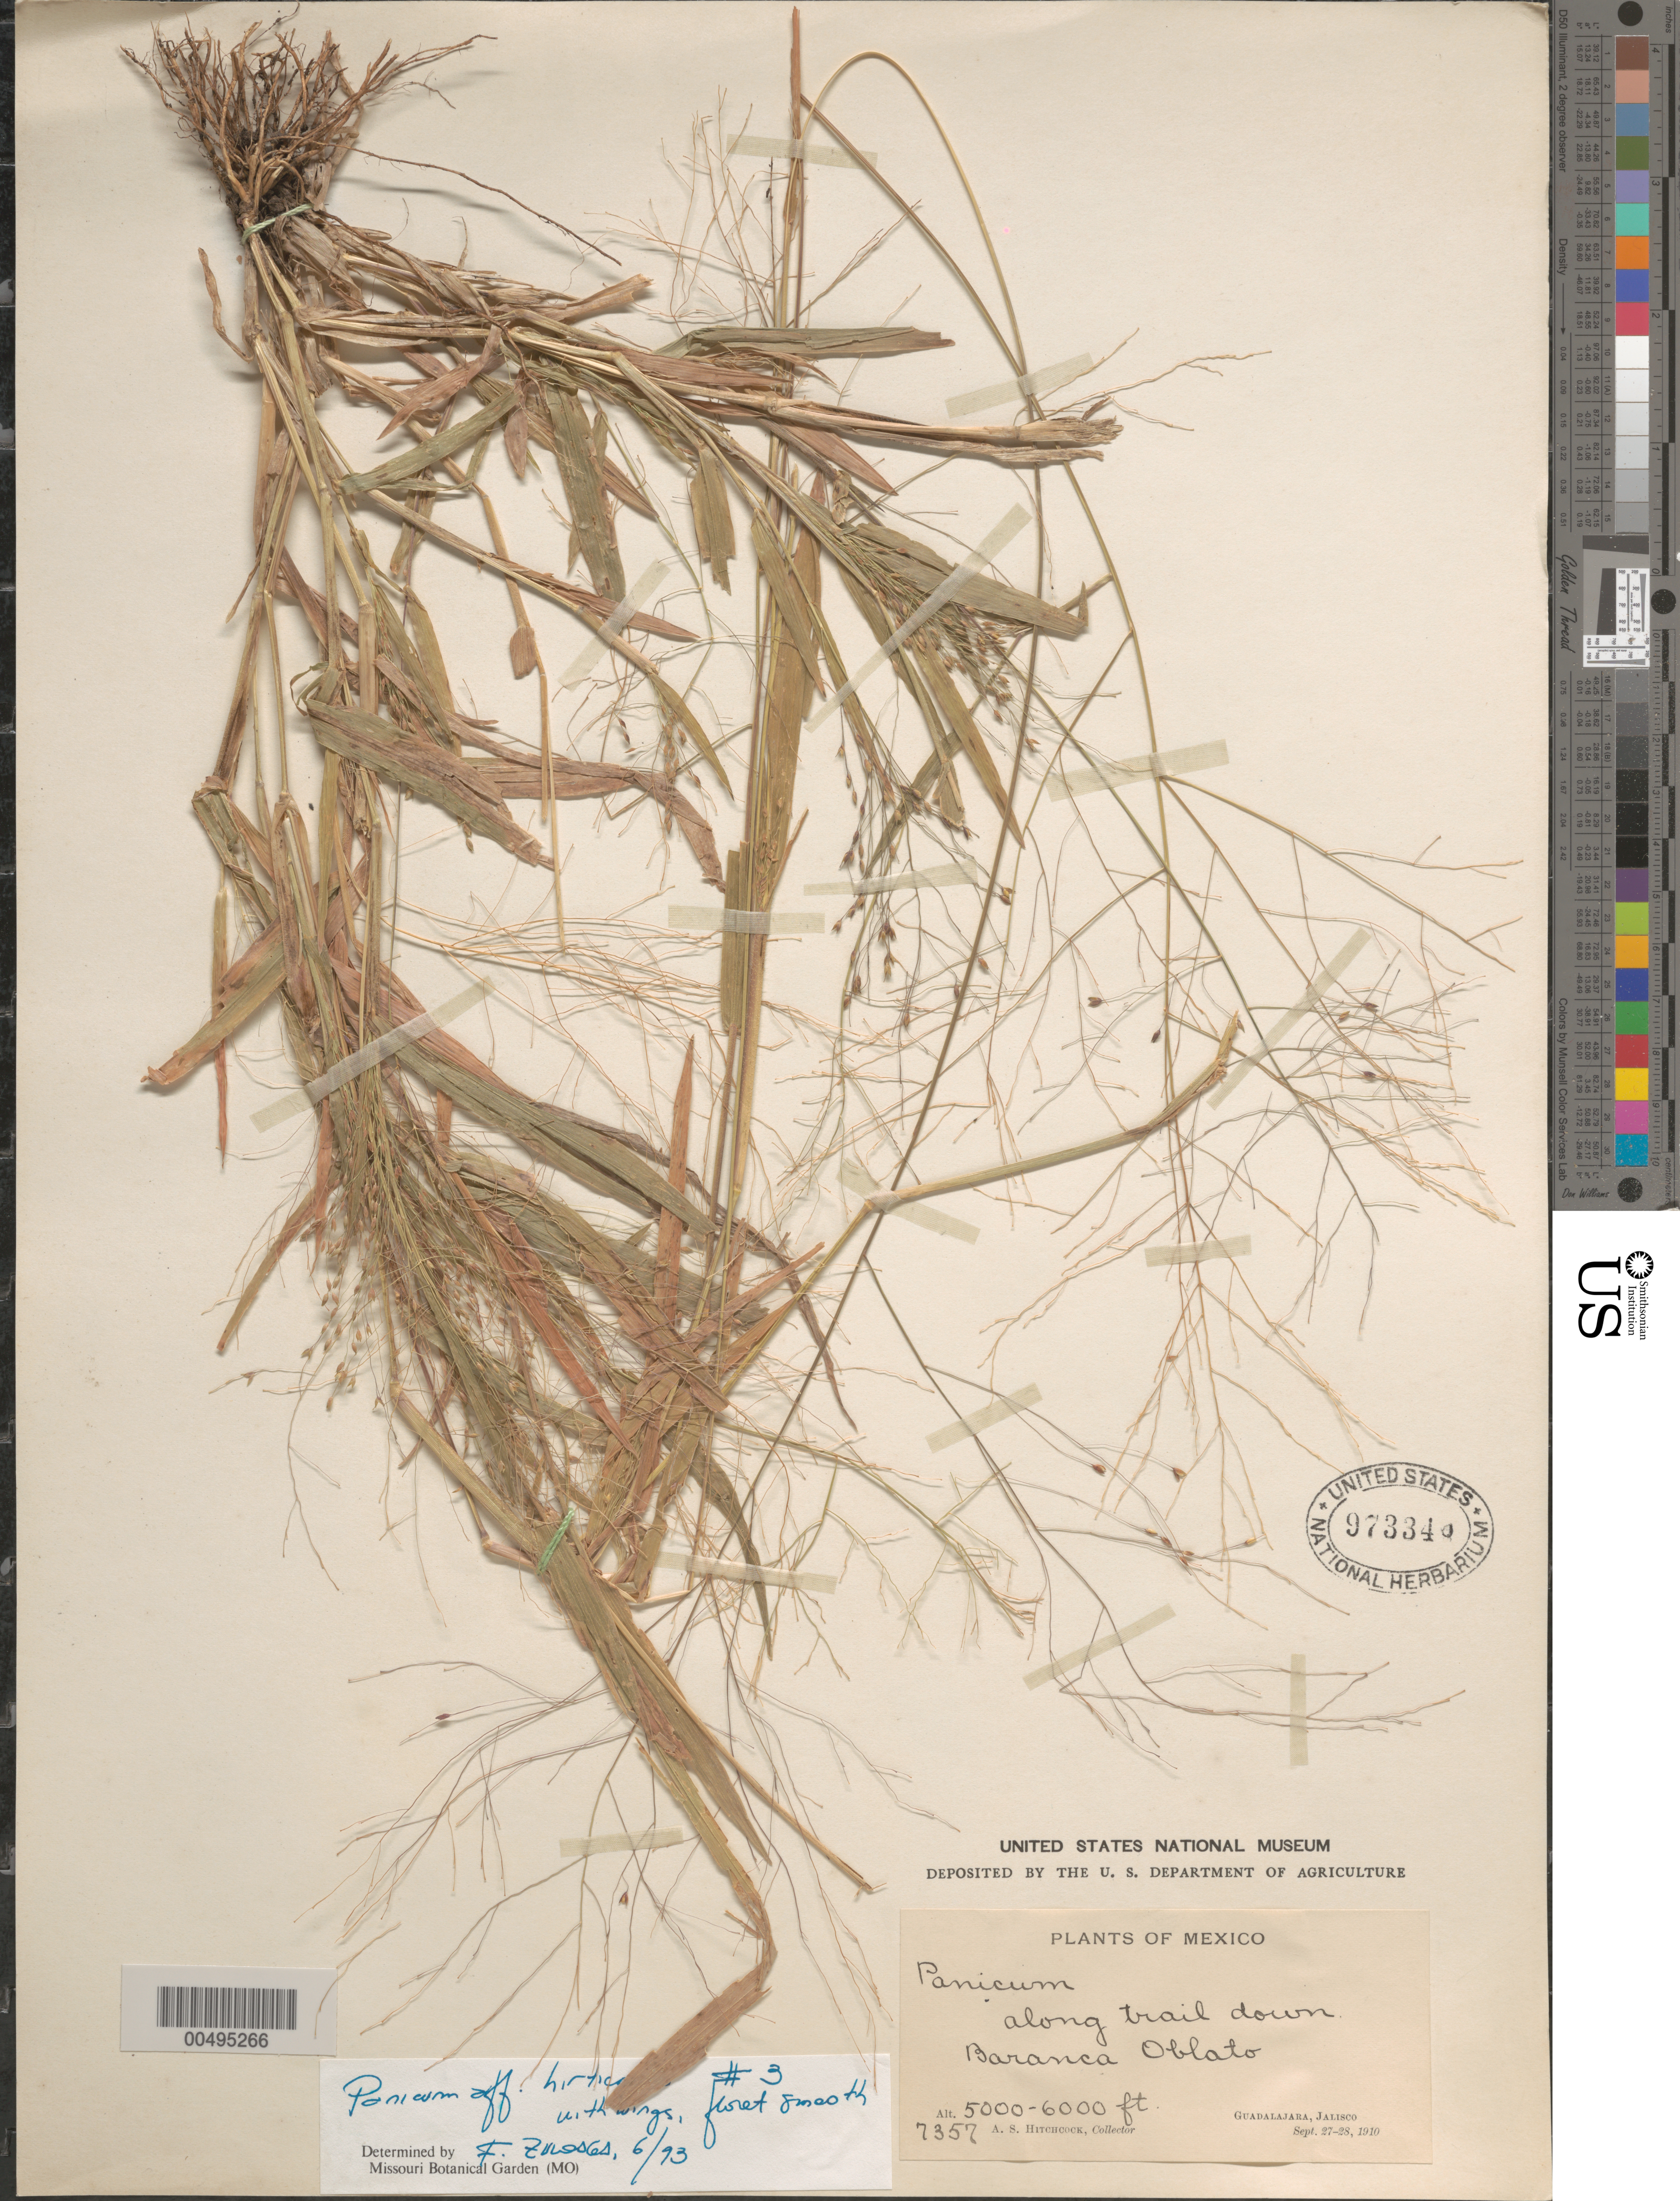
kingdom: Plantae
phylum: Tracheophyta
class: Liliopsida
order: Poales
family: Poaceae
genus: Panicum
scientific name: Panicum hirticaule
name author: J. Presl in C. Presl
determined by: Zuloaga, F. O.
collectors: A. S. Hitchcock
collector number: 7357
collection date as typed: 27 Sep 1910 to 28 Sep 1910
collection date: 1910-09-27/1910-09-28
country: Mexico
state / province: Jalisco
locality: Along trail down Baranca Oblato, Guadalajara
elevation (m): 1524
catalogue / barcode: US 973348